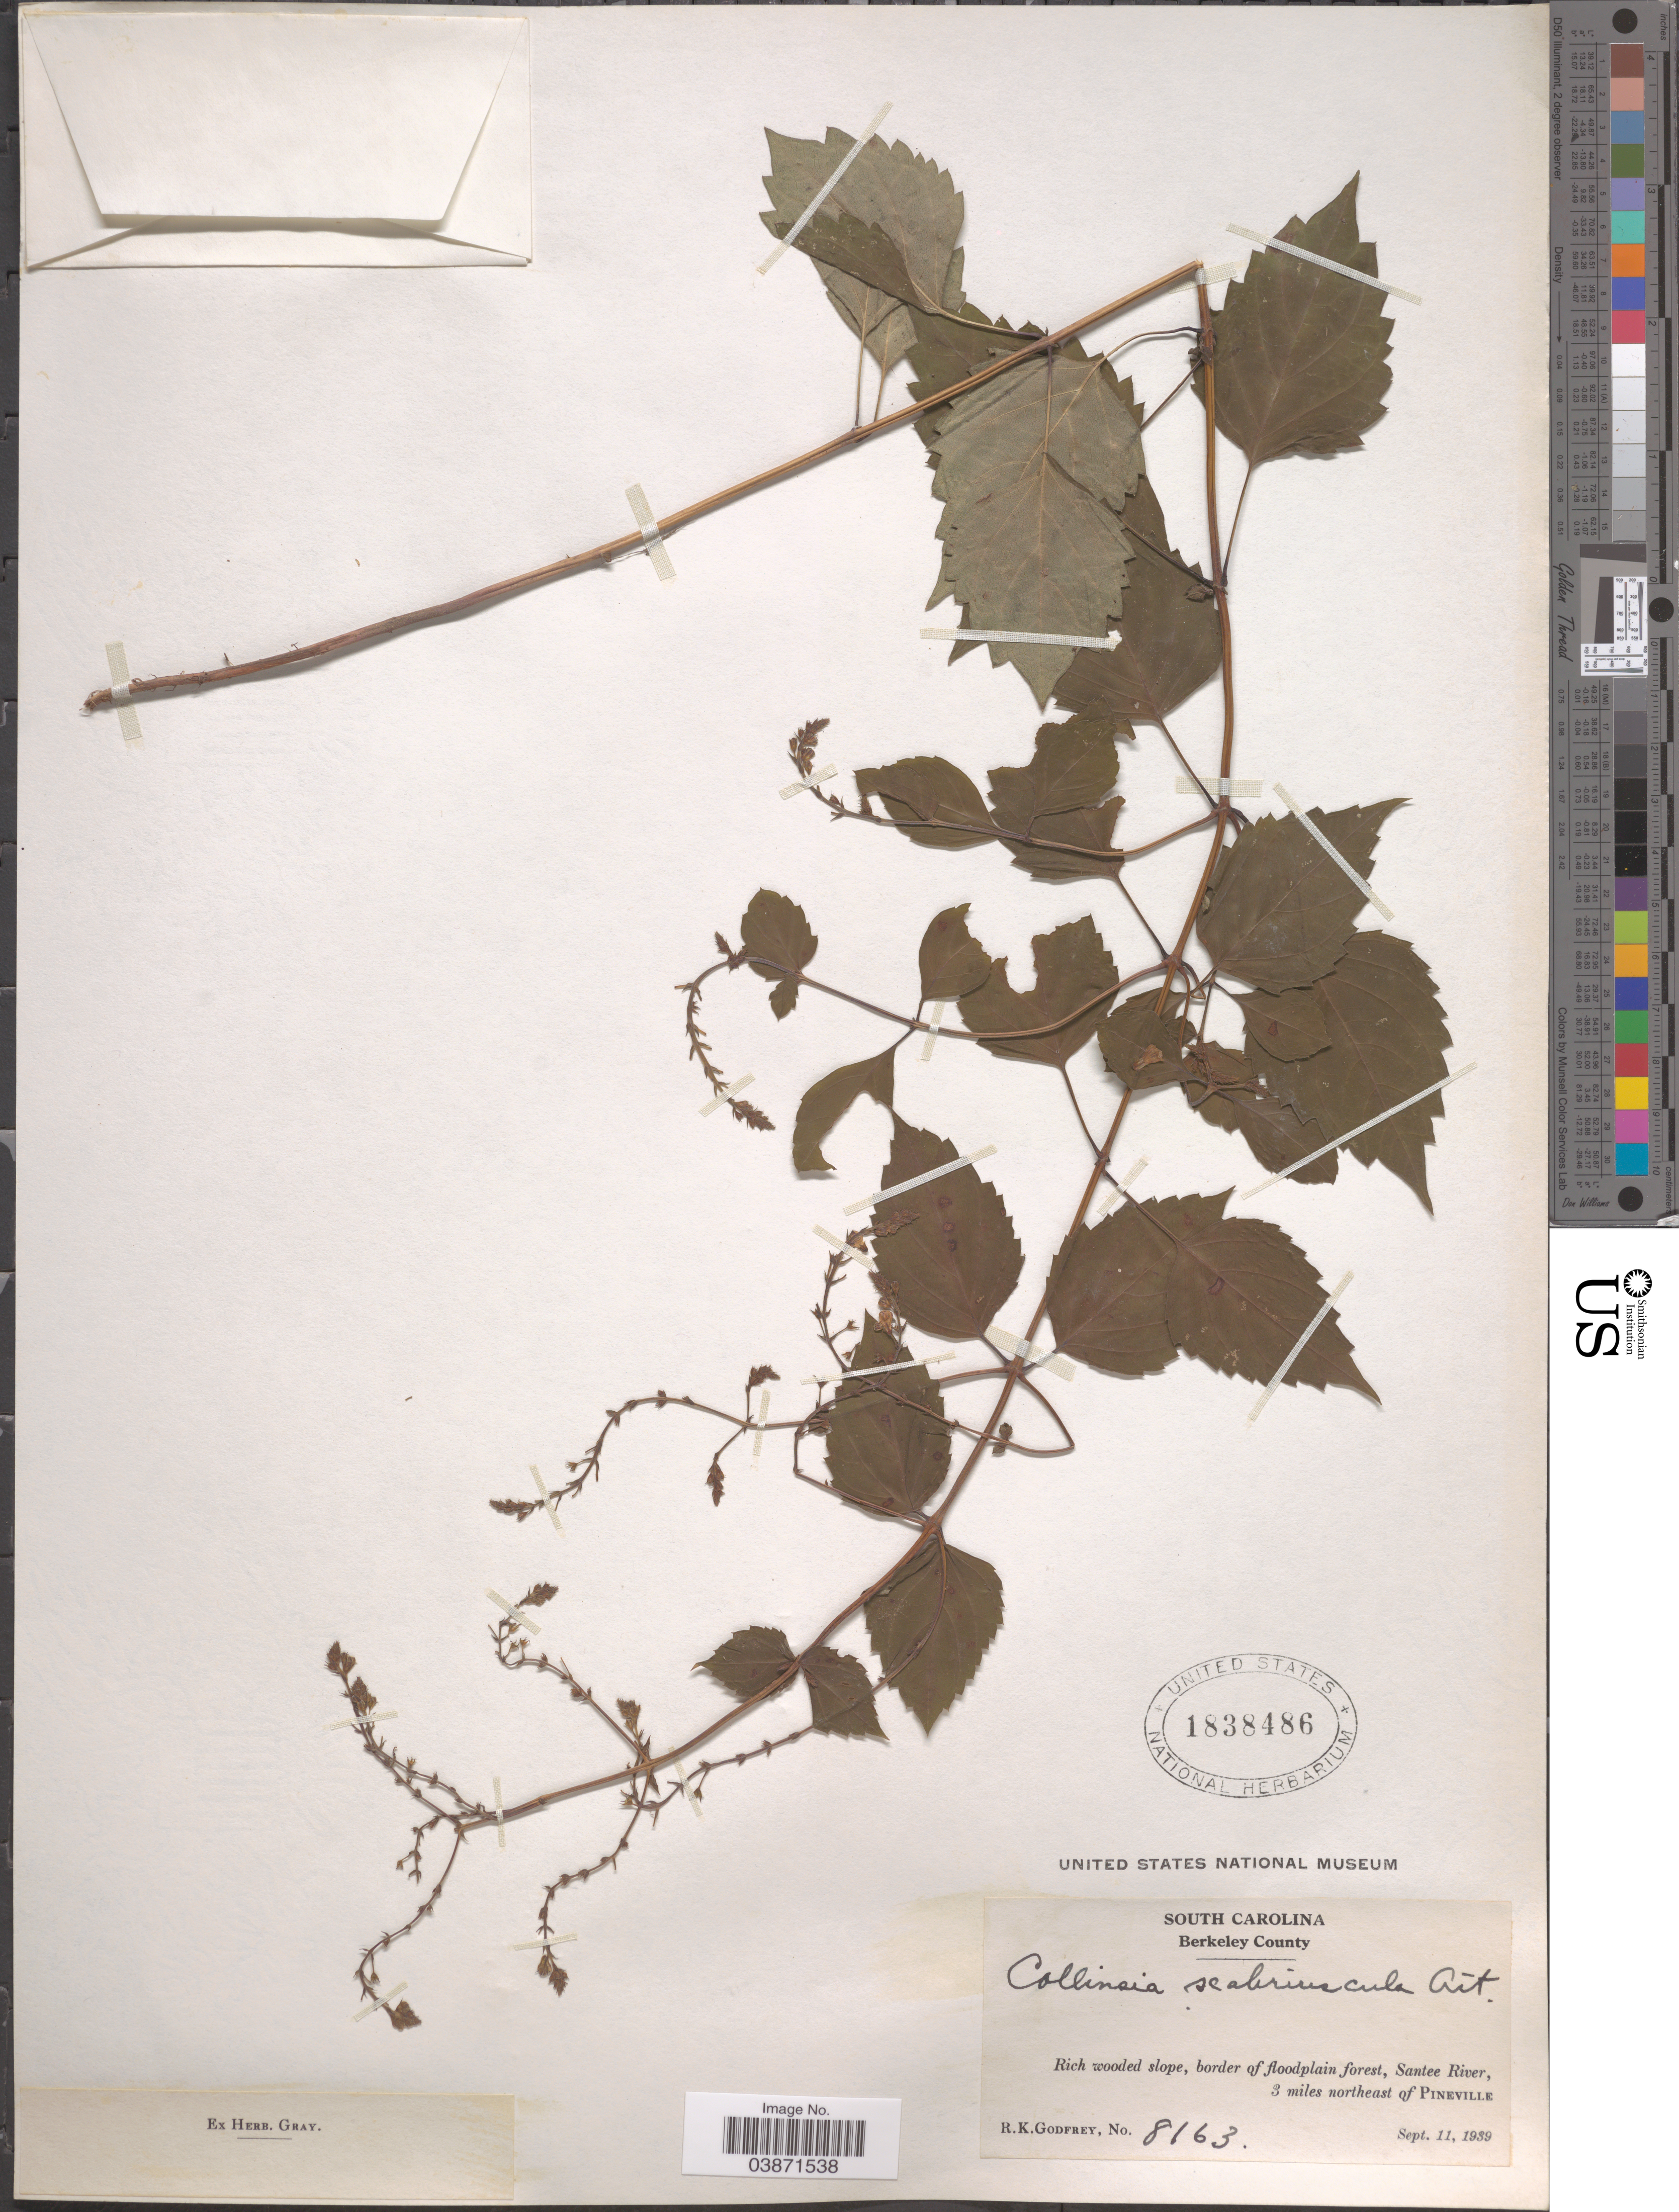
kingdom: Plantae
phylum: Tracheophyta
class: Magnoliopsida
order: Lamiales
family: Lamiaceae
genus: Collinsonia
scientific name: Collinsonia canadensis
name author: L.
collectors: R. K. Godfrey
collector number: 8163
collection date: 1939-09-11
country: United States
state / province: South Carolina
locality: Berkeley County. Border of floodplain forest, Santee River, 3 miles northeast of Pineville.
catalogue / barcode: US 1838486